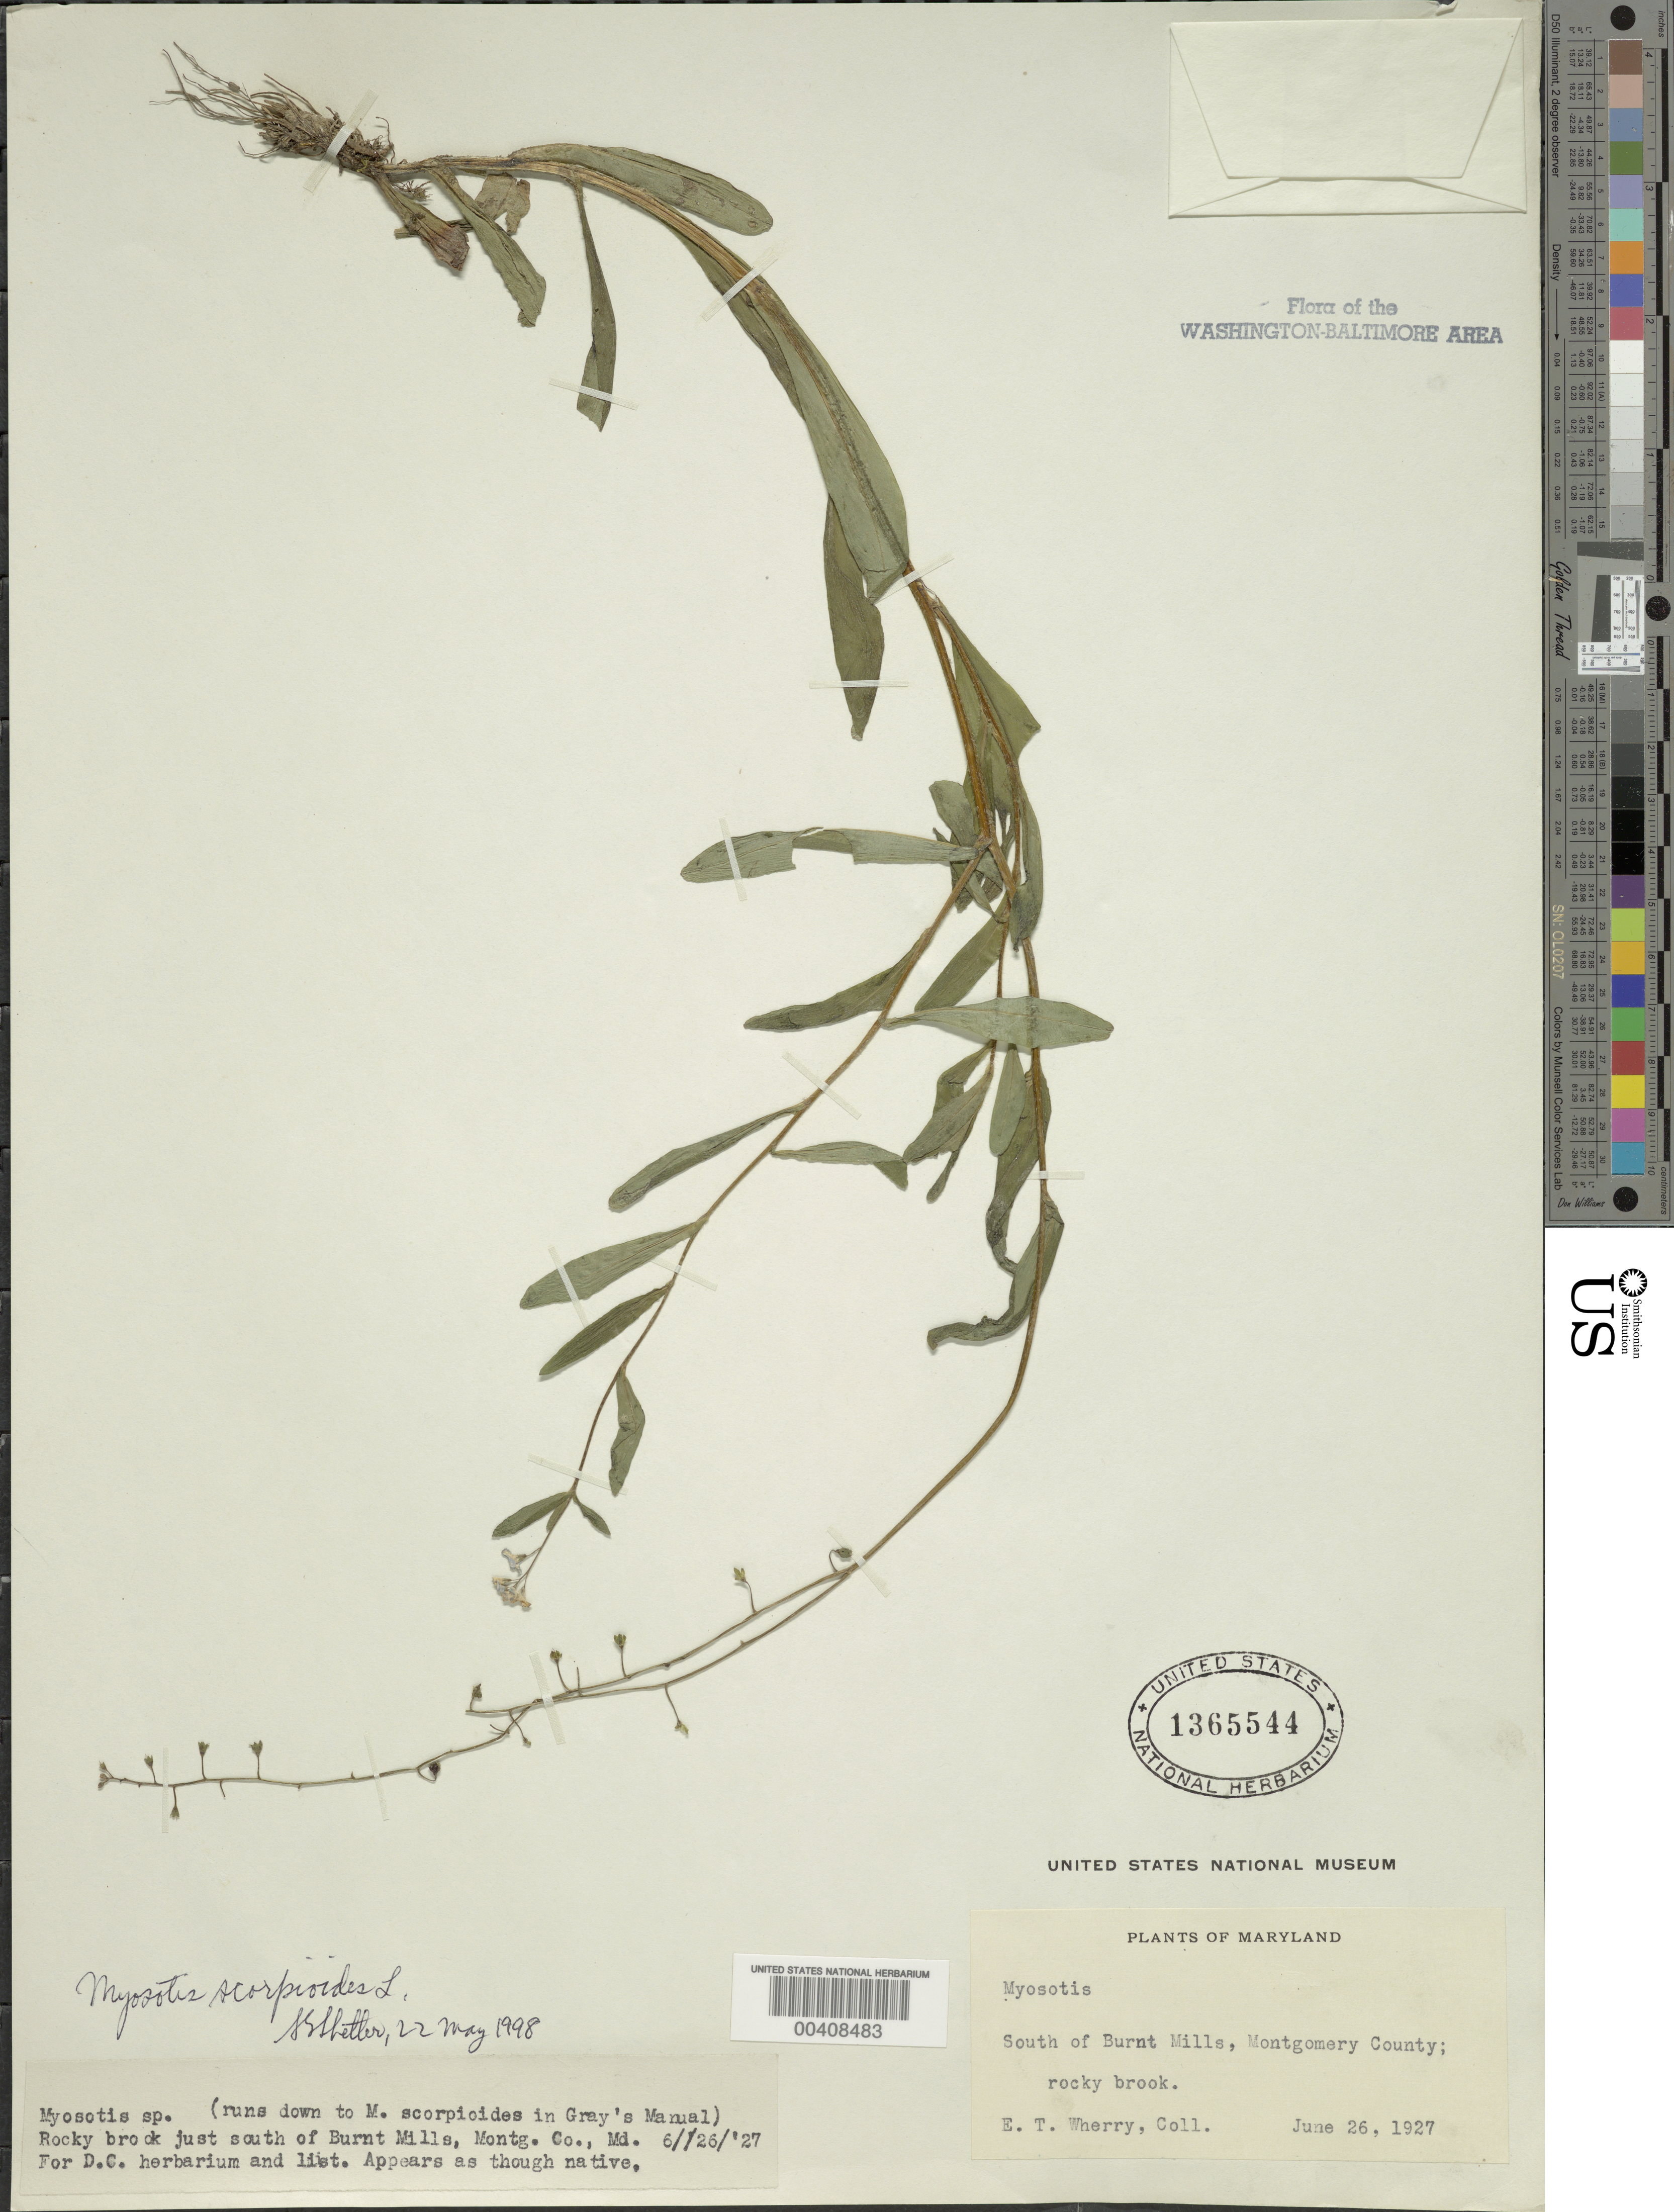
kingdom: Plantae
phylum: Tracheophyta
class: Magnoliopsida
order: Boraginales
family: Boraginaceae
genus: Myosotis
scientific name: Myosotis scorpioides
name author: L.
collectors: E. T. Wherry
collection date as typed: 26 Jun 1927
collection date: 1927-06-26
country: United States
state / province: Maryland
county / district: Montgomery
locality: South of Burnt Mills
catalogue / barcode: US 1365544